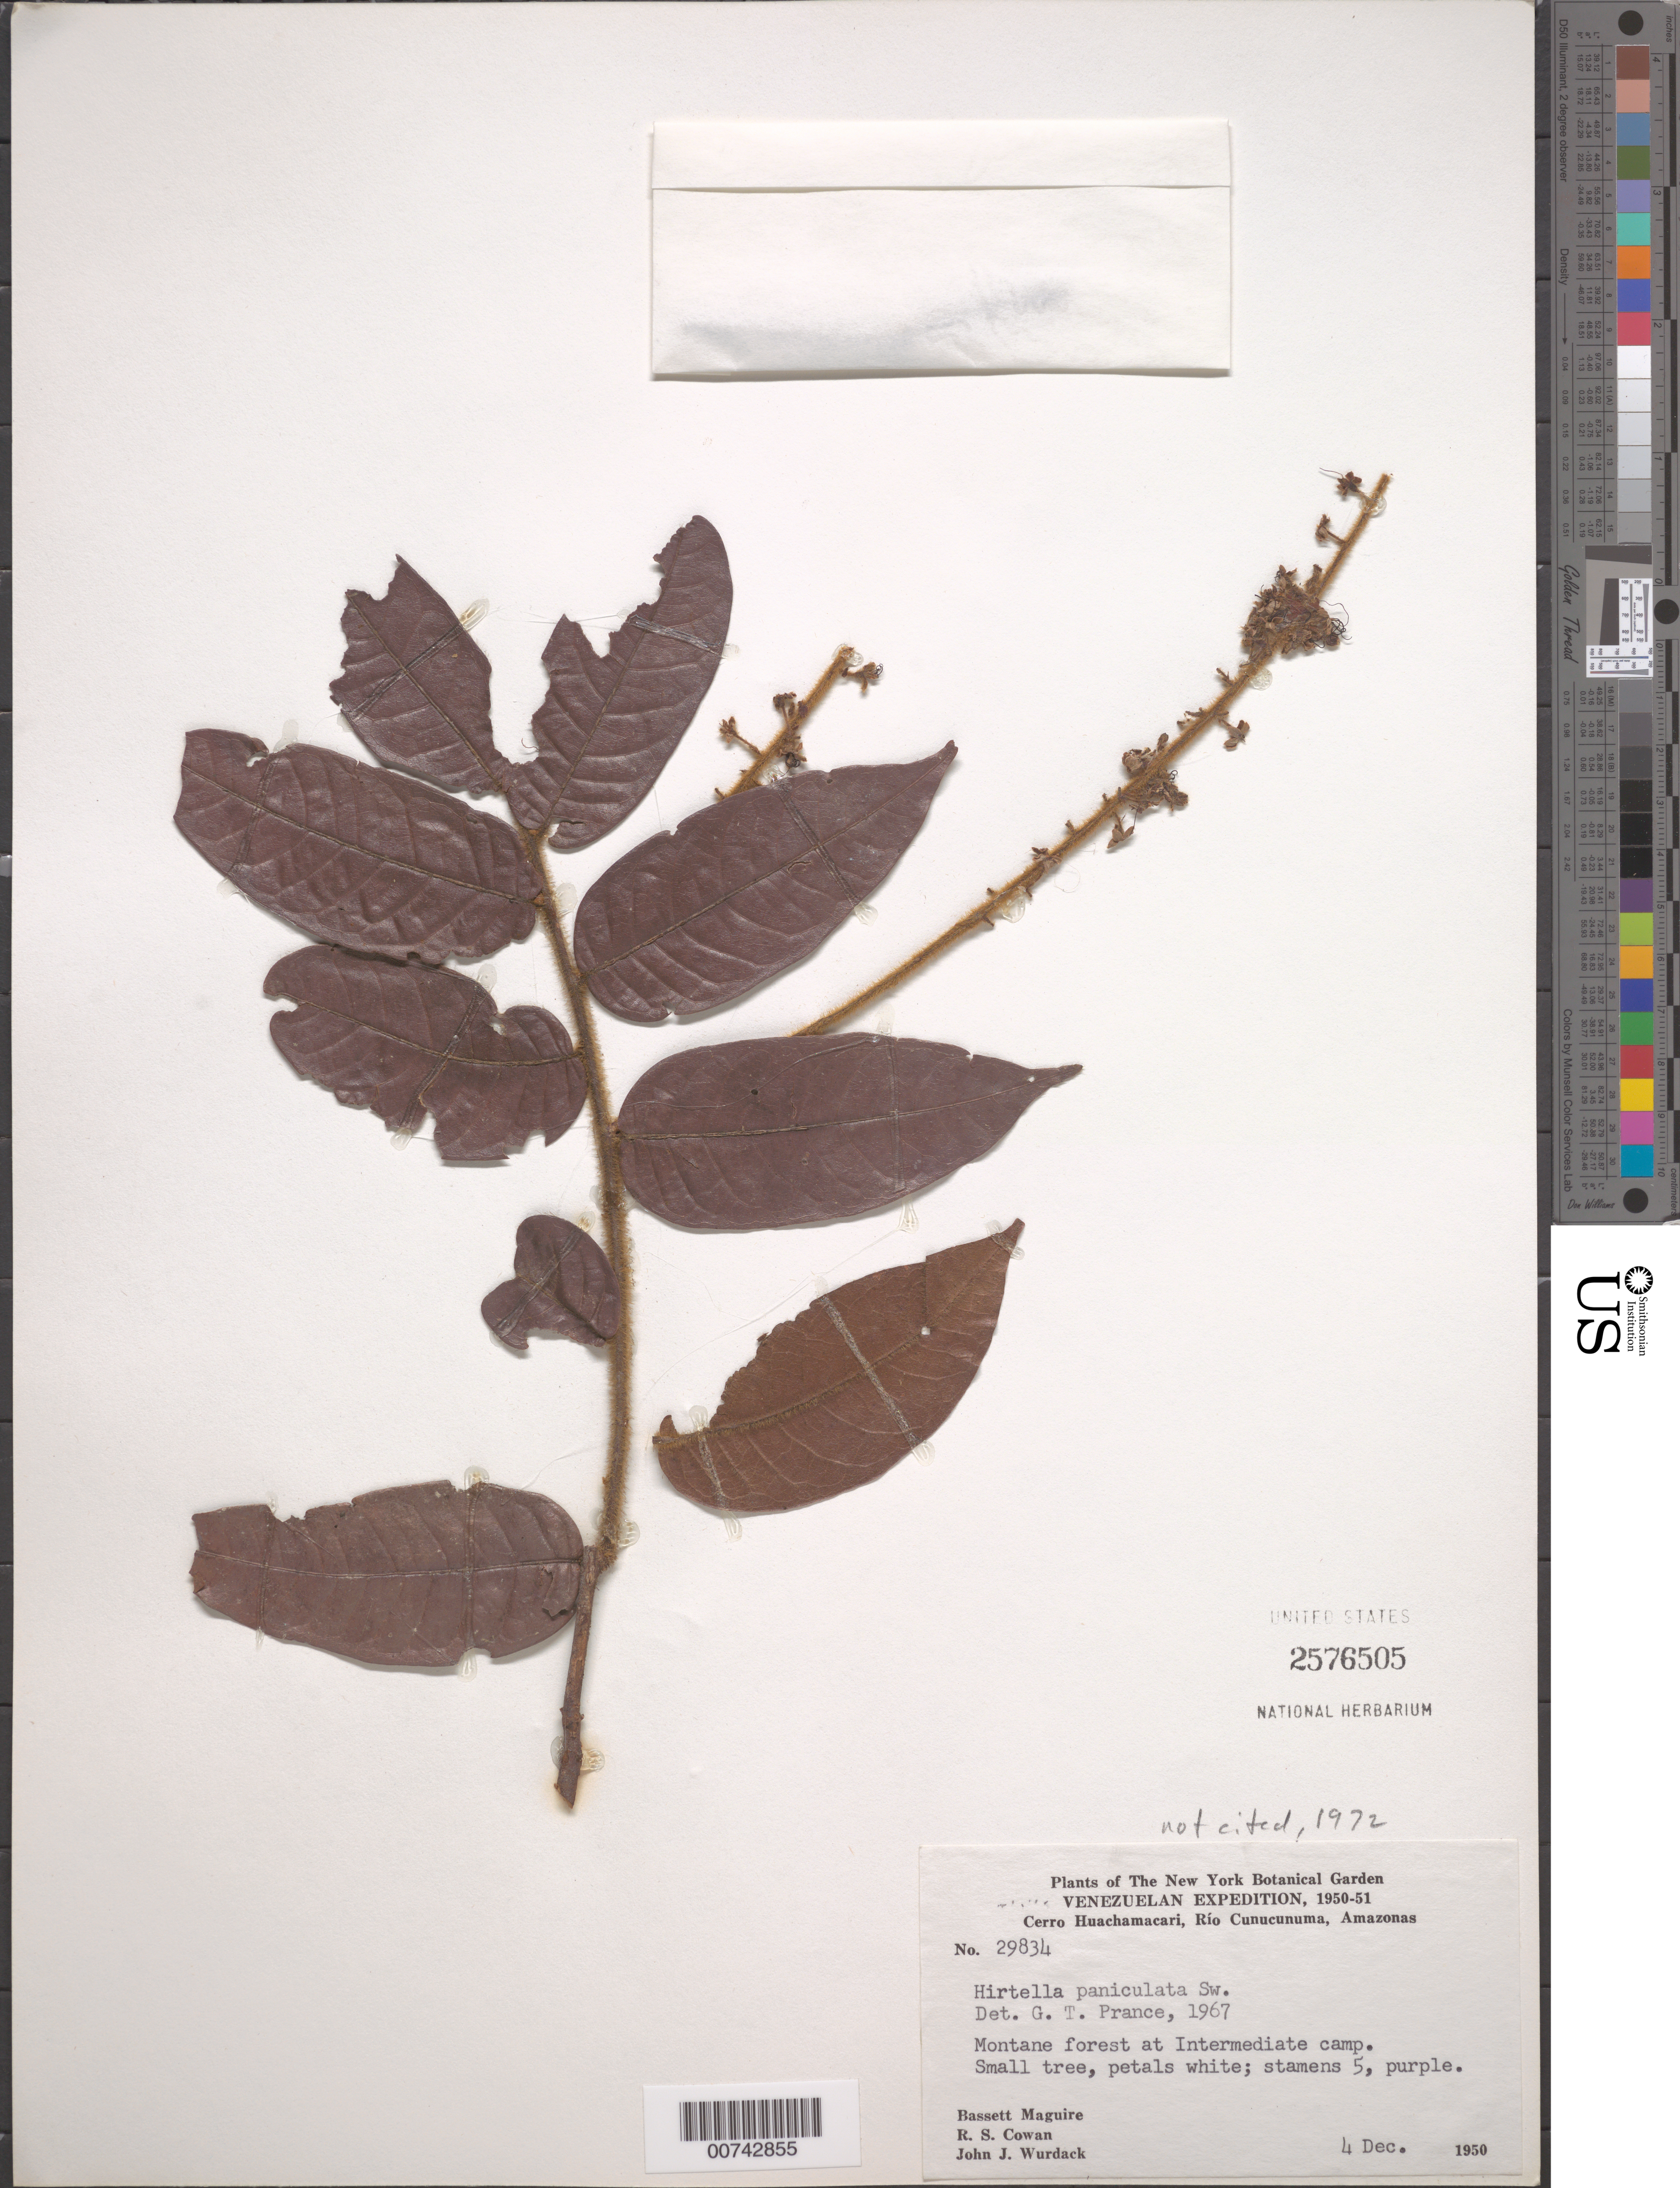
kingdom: Plantae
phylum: Tracheophyta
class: Magnoliopsida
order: Malpighiales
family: Chrysobalanaceae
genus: Hirtella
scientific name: Hirtella paniculata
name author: Sw.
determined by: Prance, G. T.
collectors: B. Maguire, R. S. Cowan & J. J. Wurdack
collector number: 29834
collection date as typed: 4-Dec-50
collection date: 1950-12-04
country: Venezuela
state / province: Amazonas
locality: Cerro Huachamacari, Río Cunucunuma, Intermediate Camp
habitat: Montane forest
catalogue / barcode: US 2576505